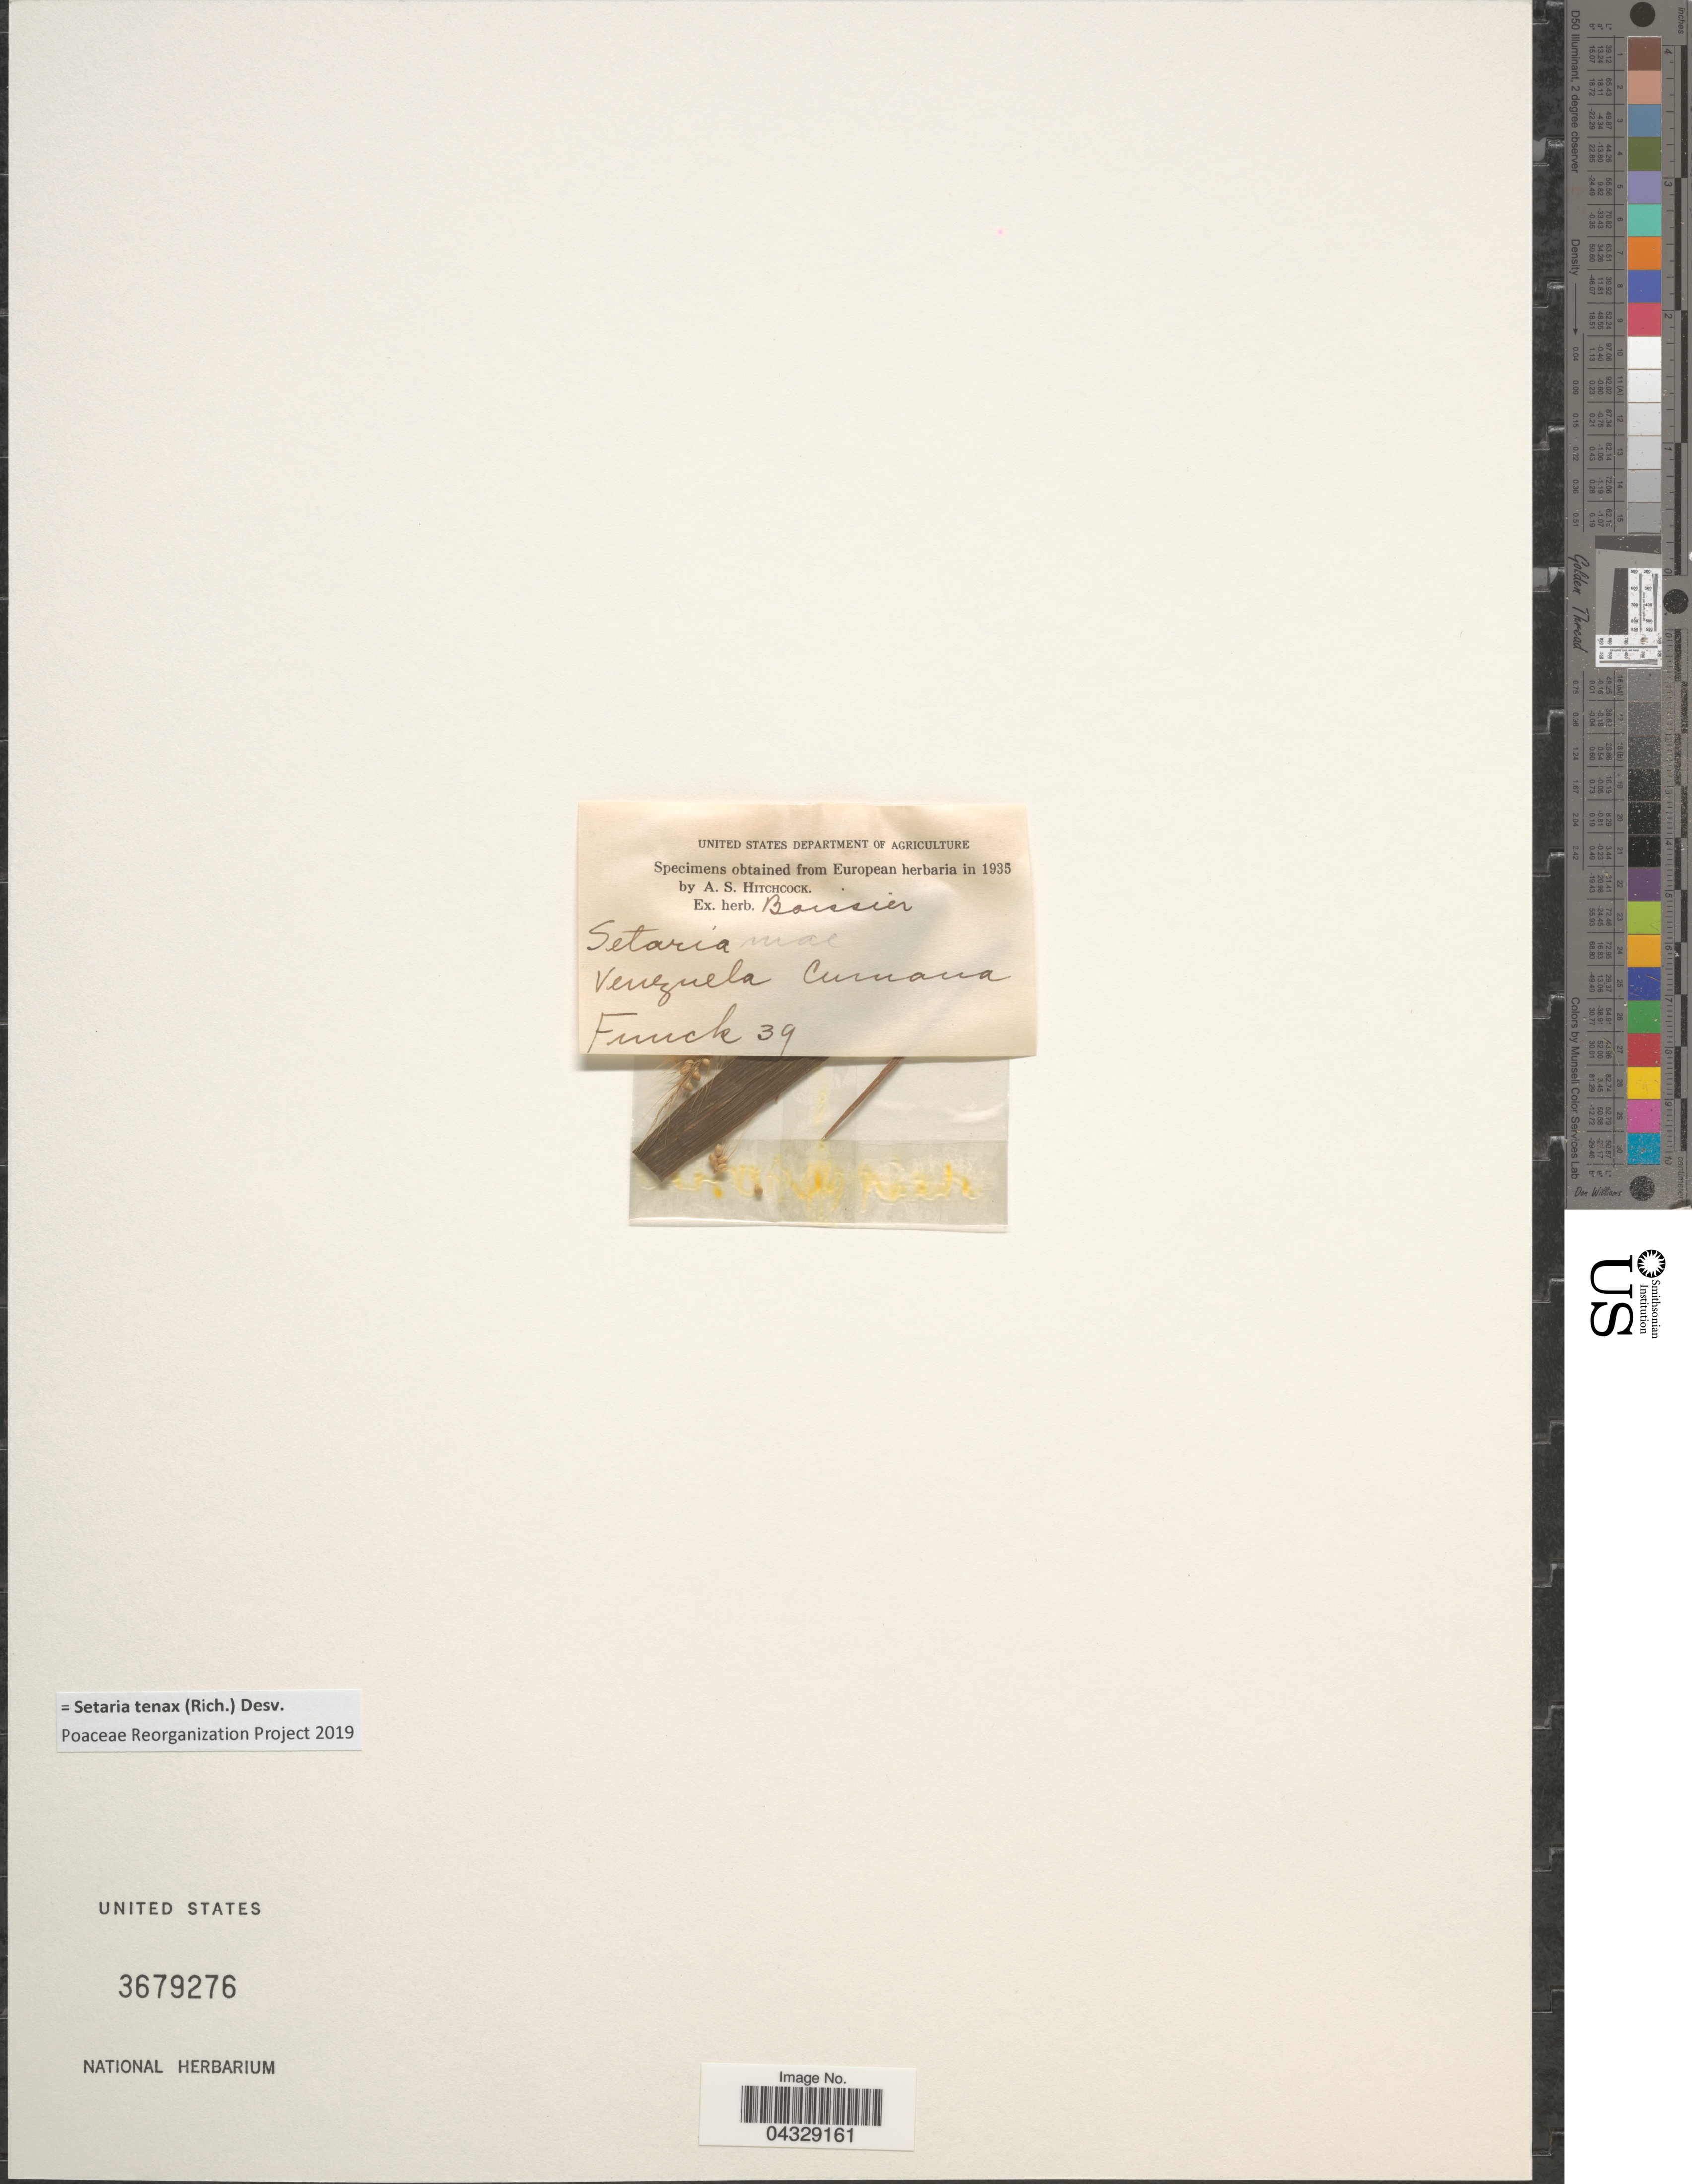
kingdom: Plantae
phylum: Tracheophyta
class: Liliopsida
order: Poales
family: Poaceae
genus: Setaria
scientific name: Setaria tenax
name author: (Rich.) Desv.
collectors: -. Funck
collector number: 39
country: Venezuela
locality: Cumana.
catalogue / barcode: US 3679276